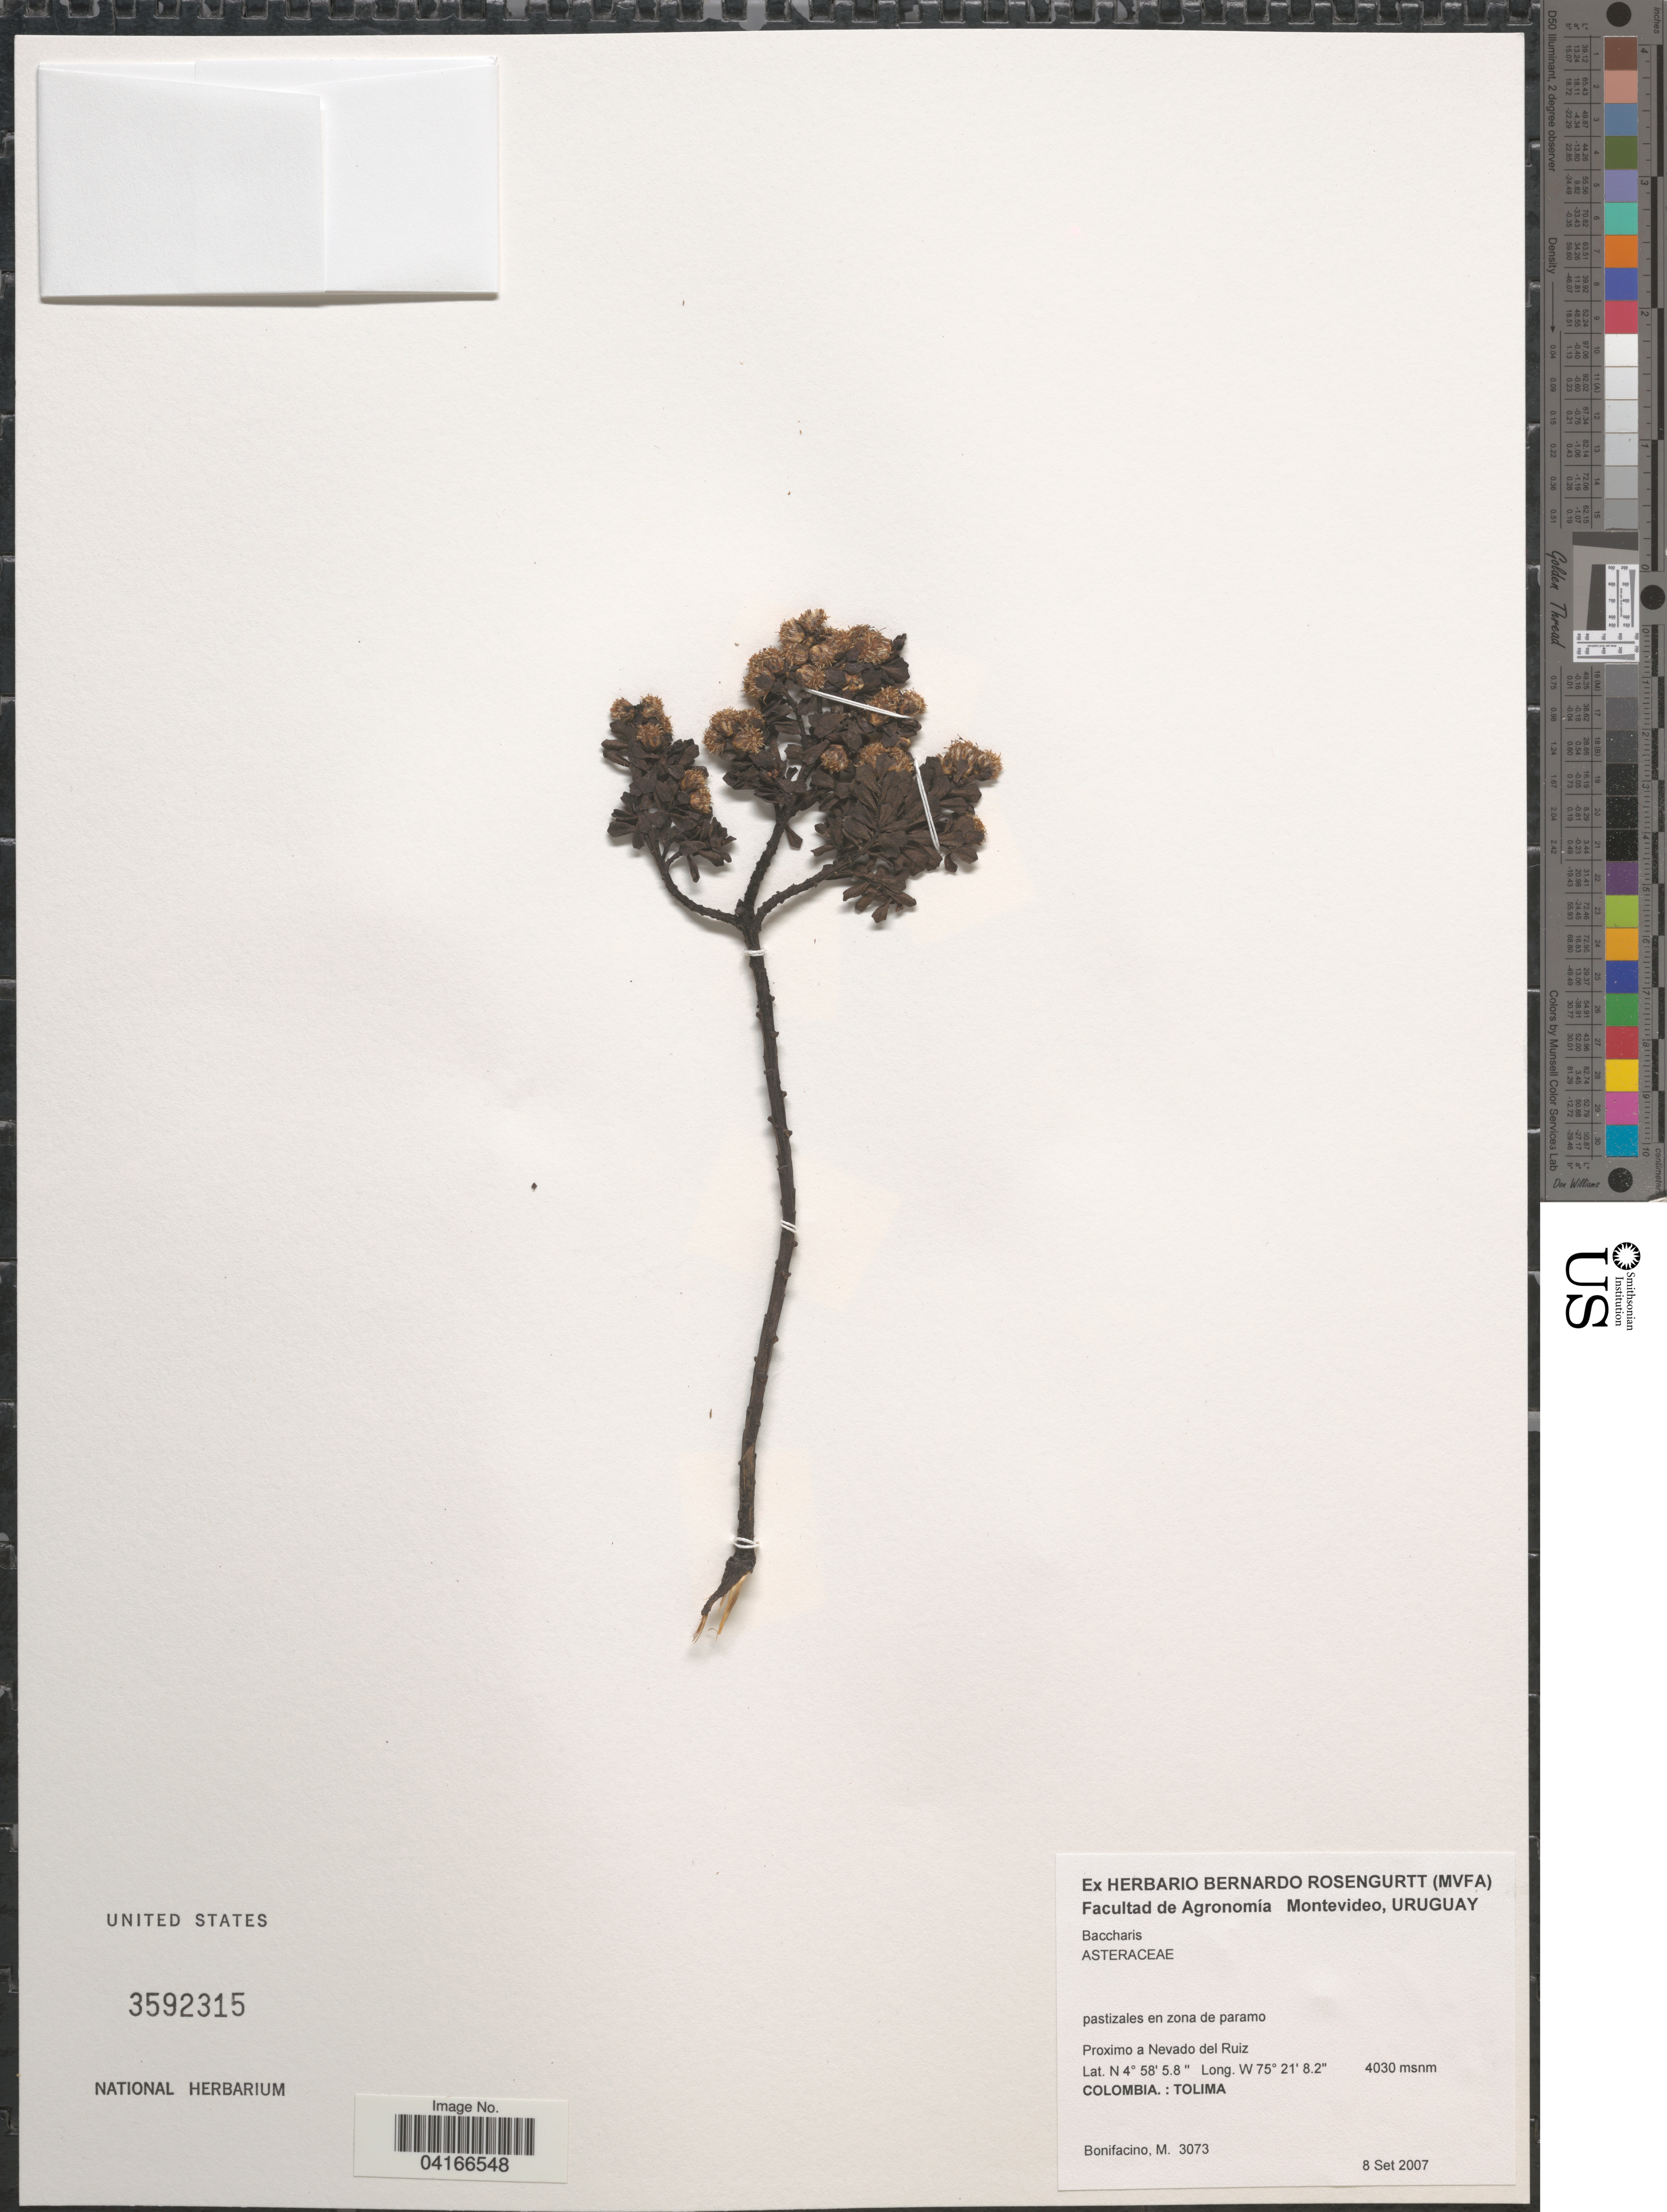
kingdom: Plantae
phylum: Tracheophyta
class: Magnoliopsida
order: Asterales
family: Asteraceae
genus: Baccharis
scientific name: Baccharis sp.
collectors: M. Bonifacino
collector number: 3073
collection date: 2007-09-08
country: Colombia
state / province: Tolima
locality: Proximo a Nevado del Ruiz.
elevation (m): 4030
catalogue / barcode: US 3592315